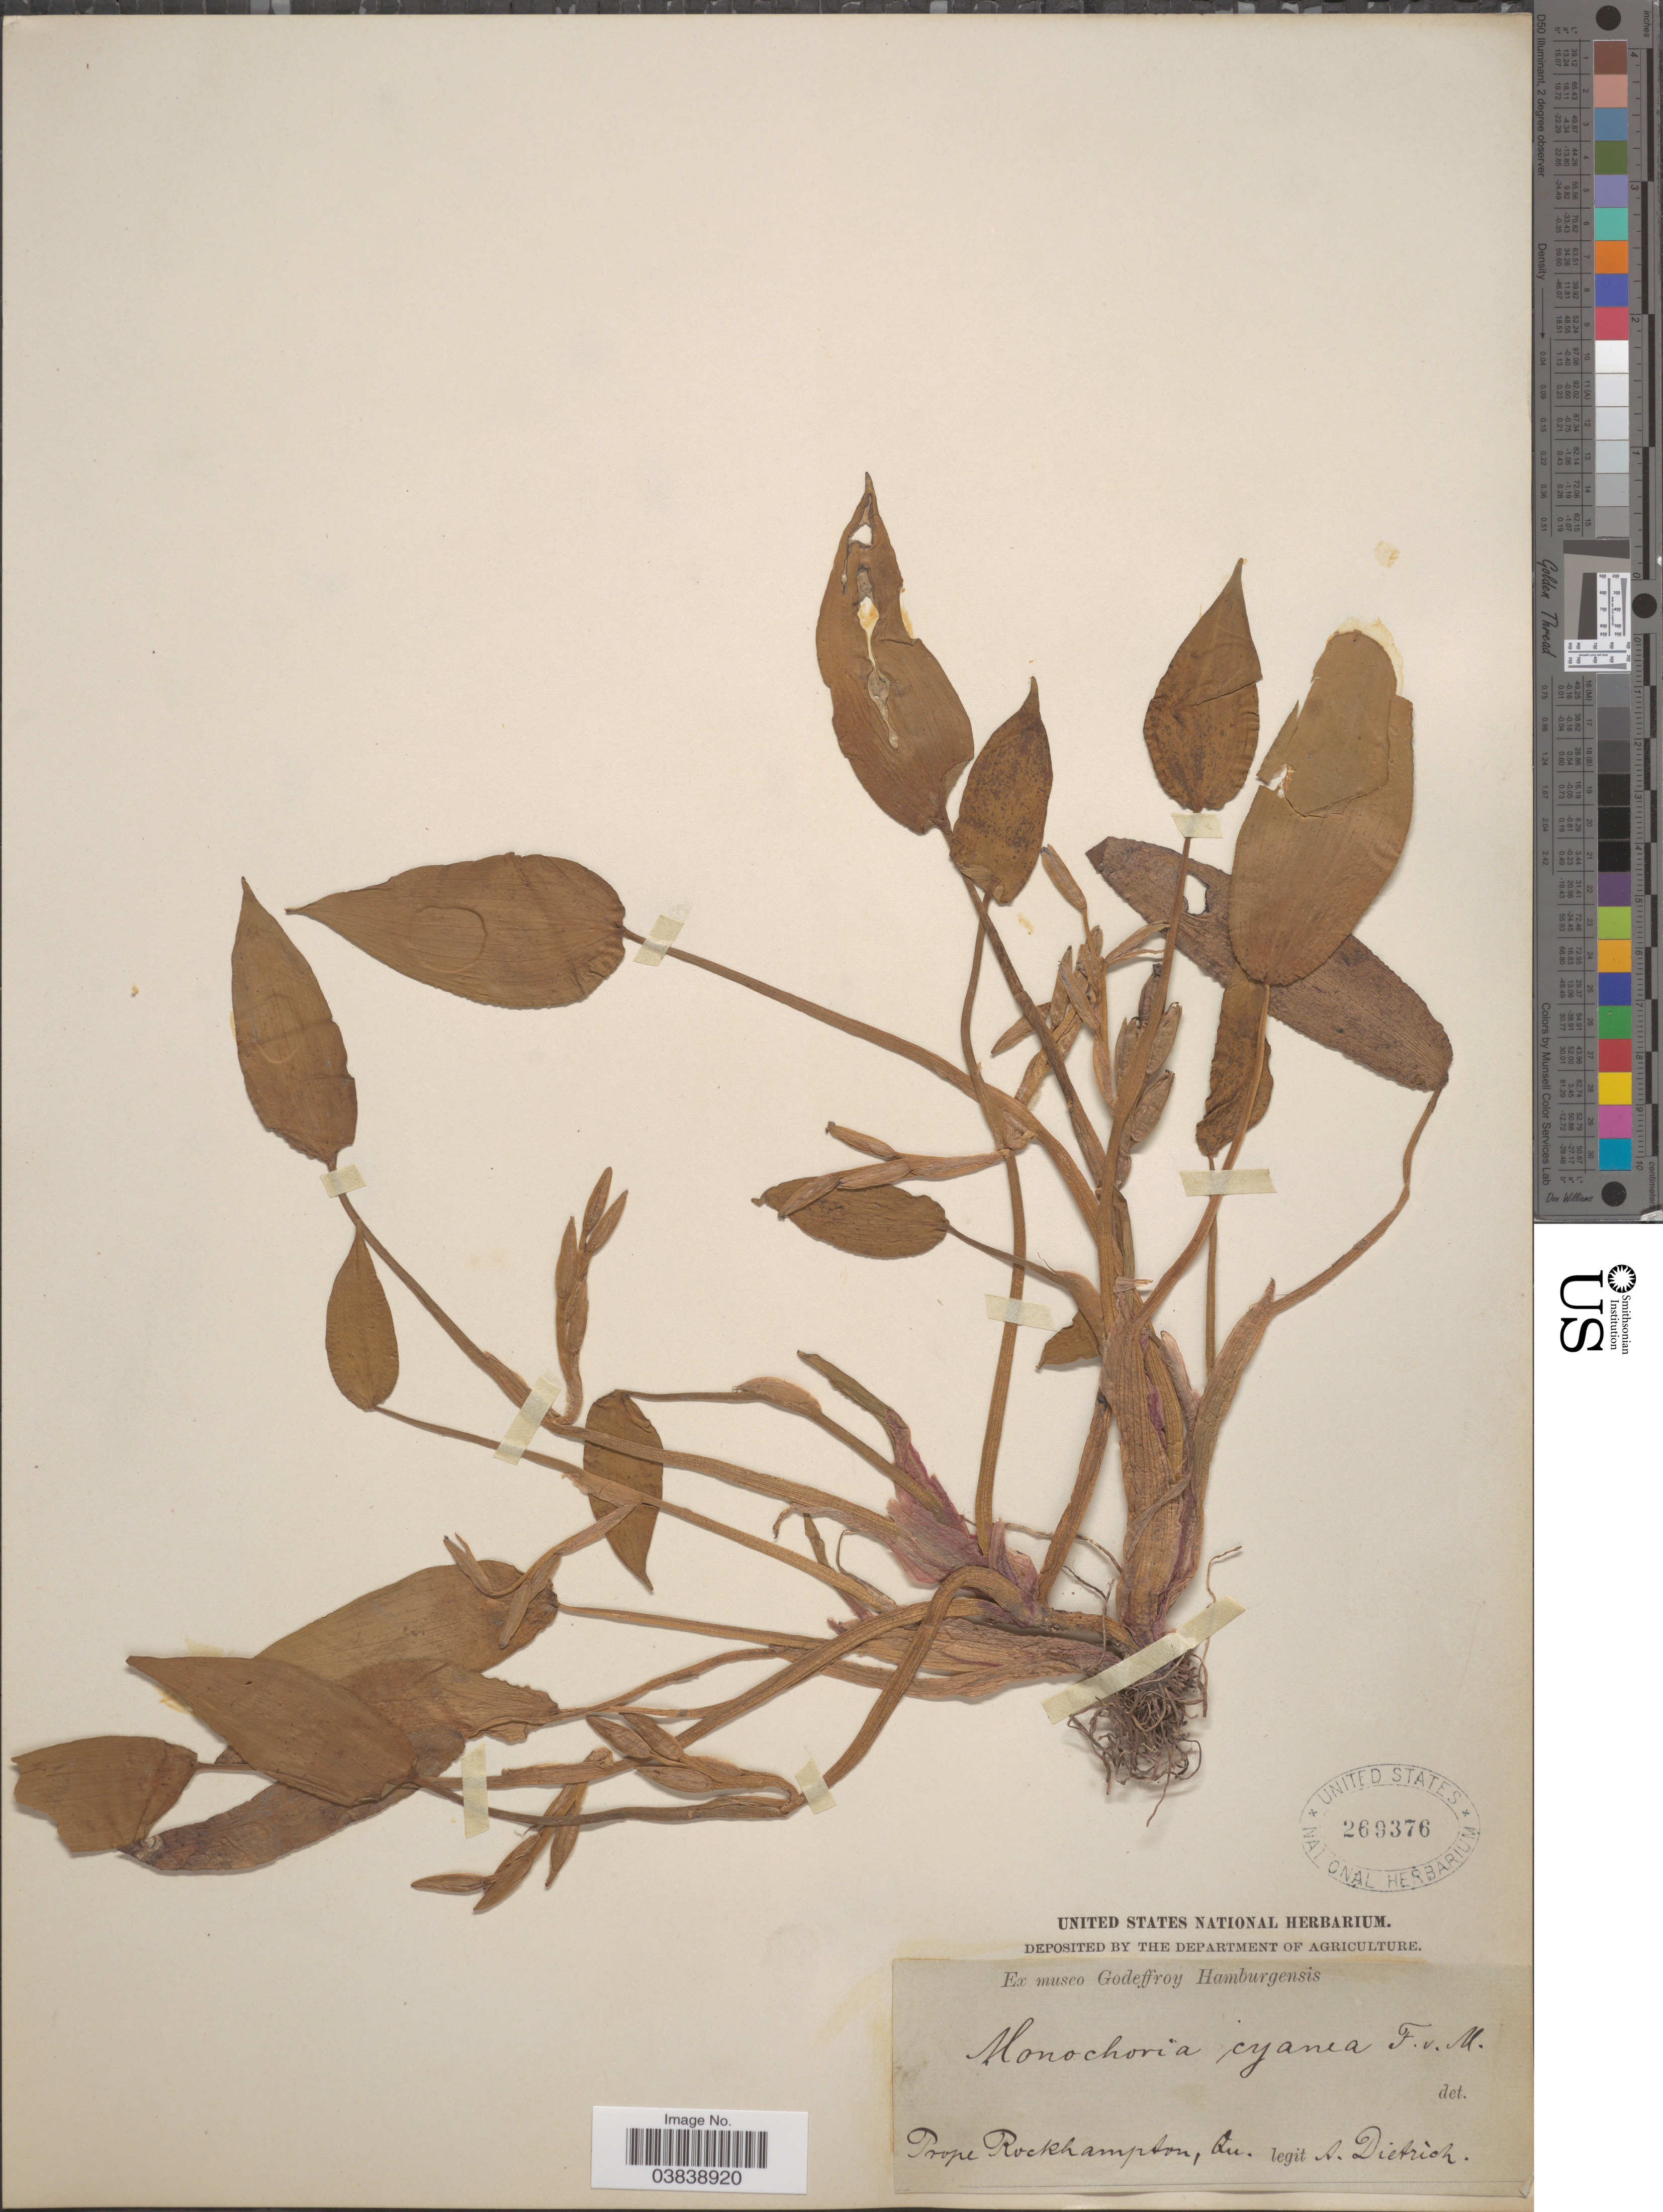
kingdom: Plantae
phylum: Tracheophyta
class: Liliopsida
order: Commelinales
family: Pontederiaceae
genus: Monochoria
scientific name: Monochoria cyanea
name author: (F. Muell.) F. Muell.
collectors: A. G. Dietrich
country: Australia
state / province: Queensland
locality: Prope Rockhampton.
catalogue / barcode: US 269376